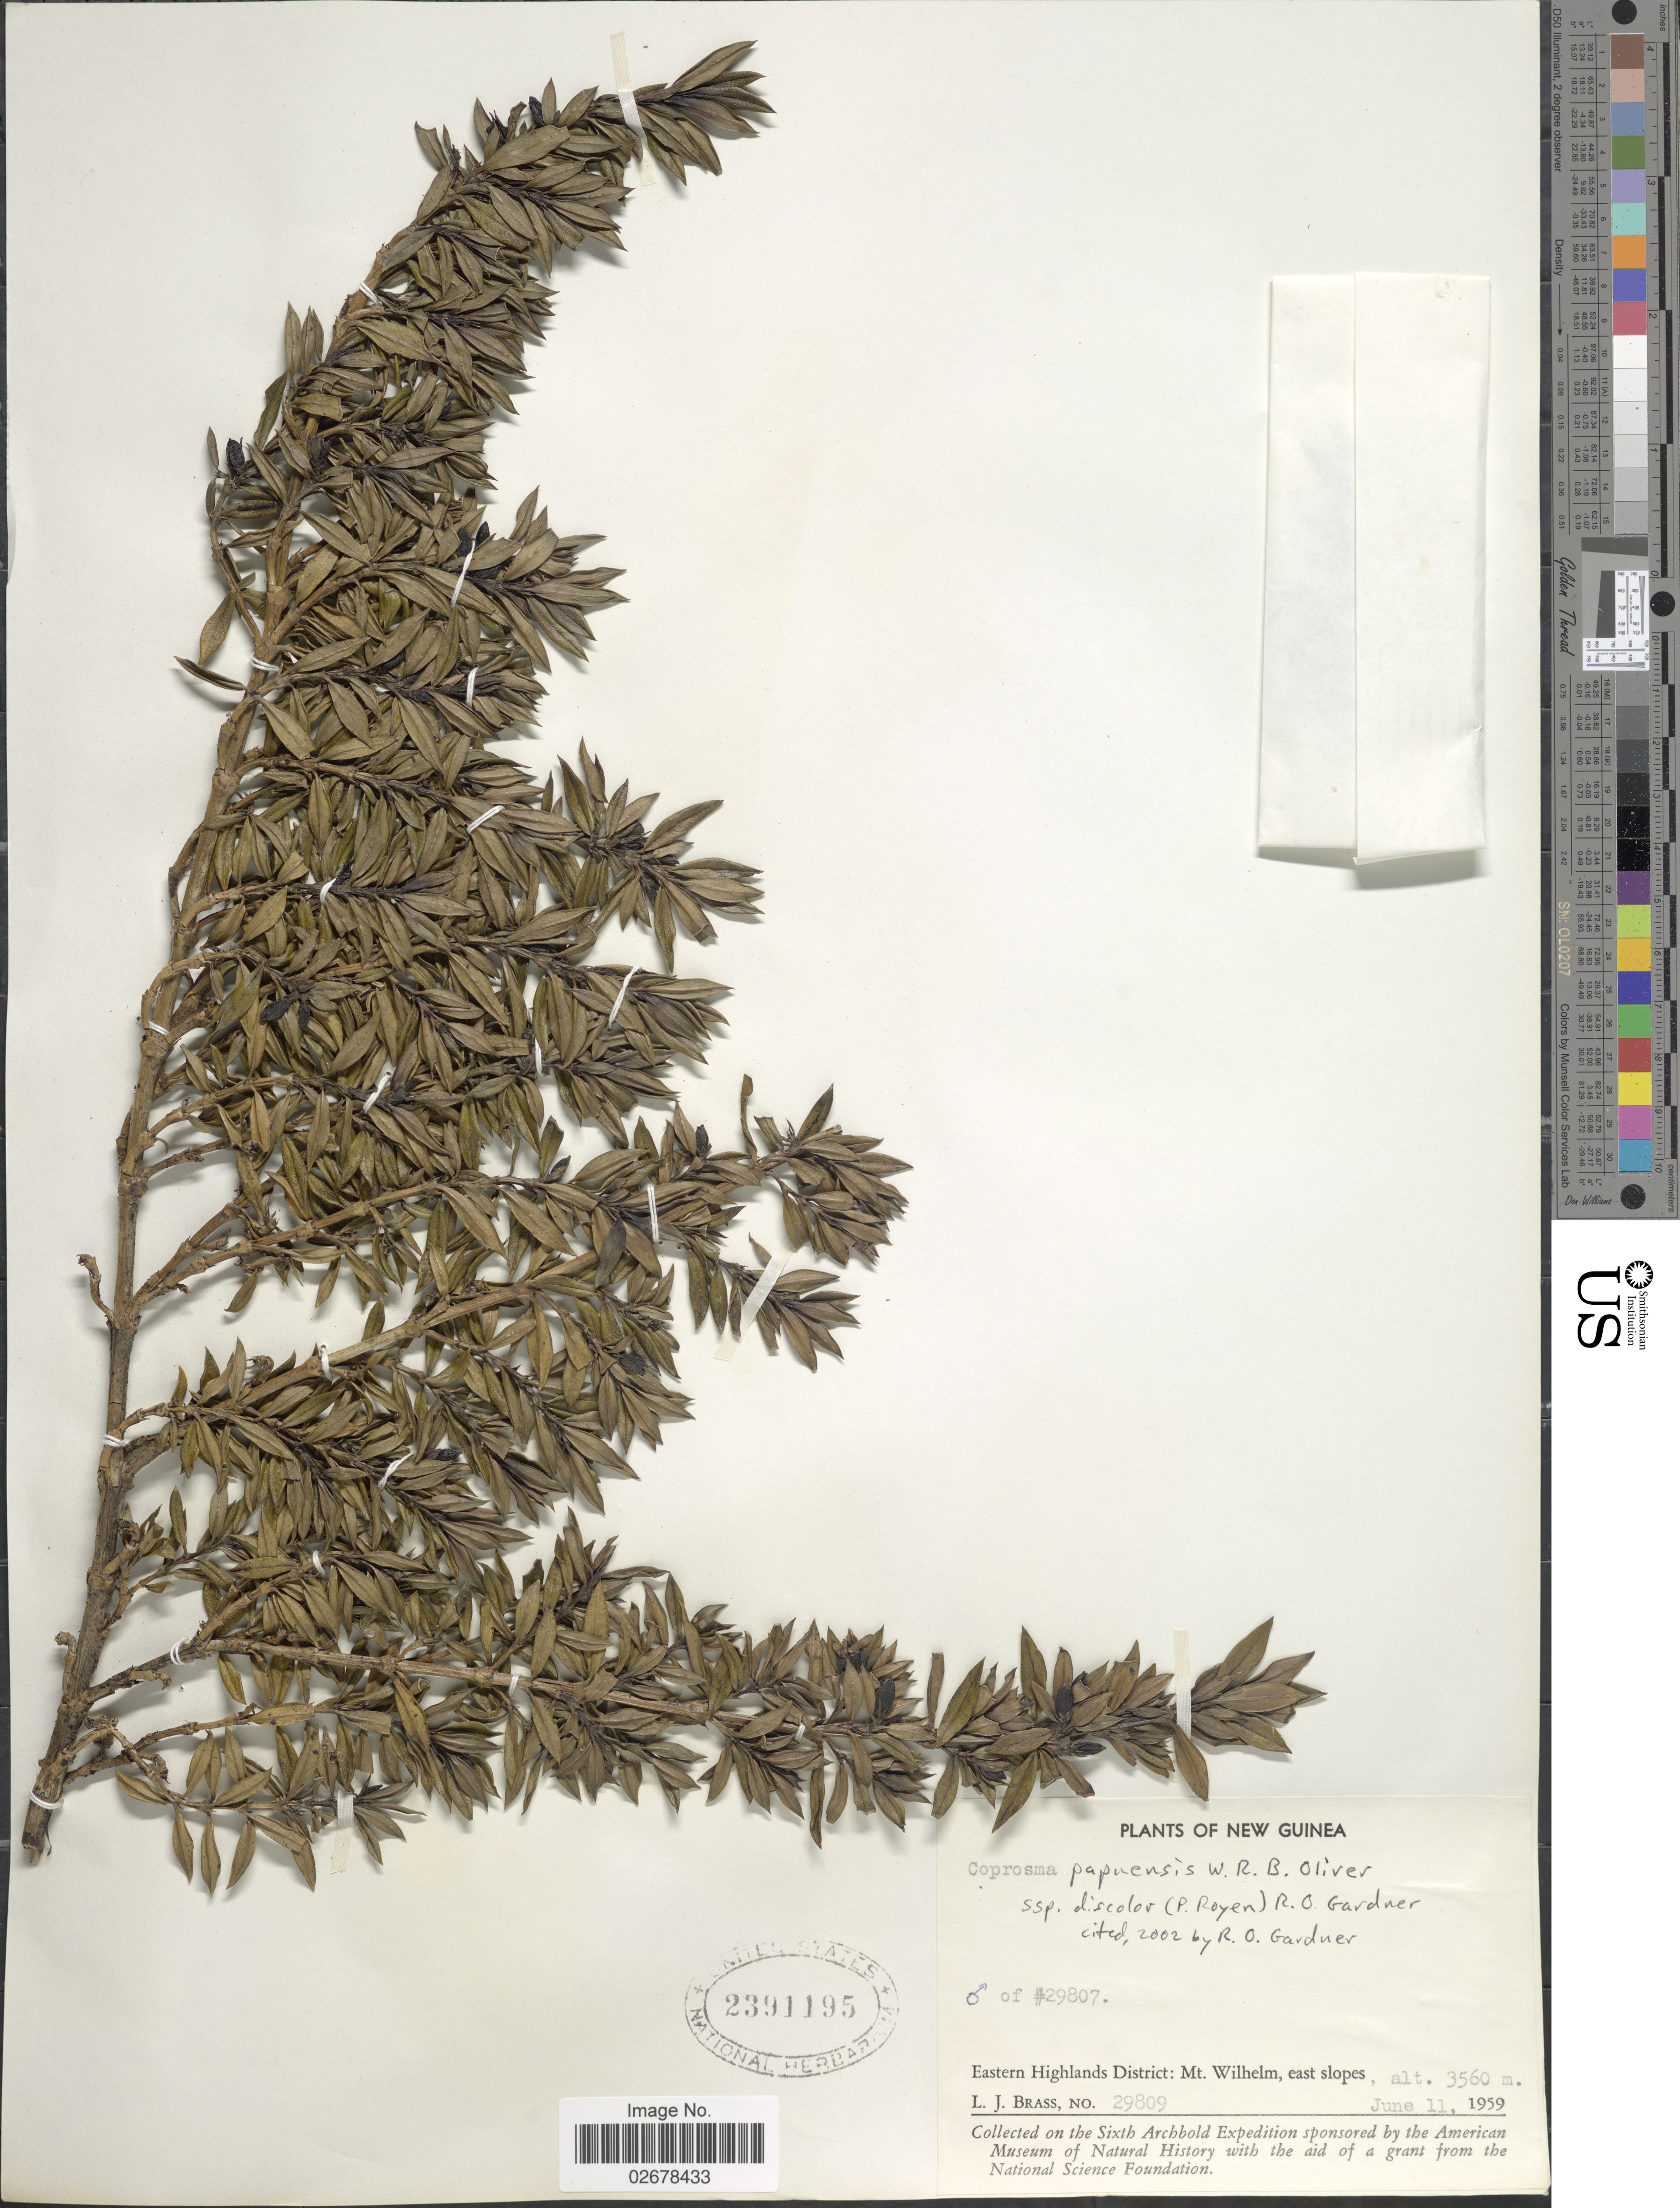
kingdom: Plantae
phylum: Tracheophyta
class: Magnoliopsida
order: Gentianales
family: Rubiaceae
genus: Coprosma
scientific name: Coprosma papuensis subsp. discolor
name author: (P. Royen) R.O. Gardner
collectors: L. J. Brass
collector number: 29809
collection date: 1959-06-11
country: Papua New Guinea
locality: New Guinea, Eastern Highlands District: Mt. Wilhelm, east slopes.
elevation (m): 3560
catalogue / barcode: US 2391195